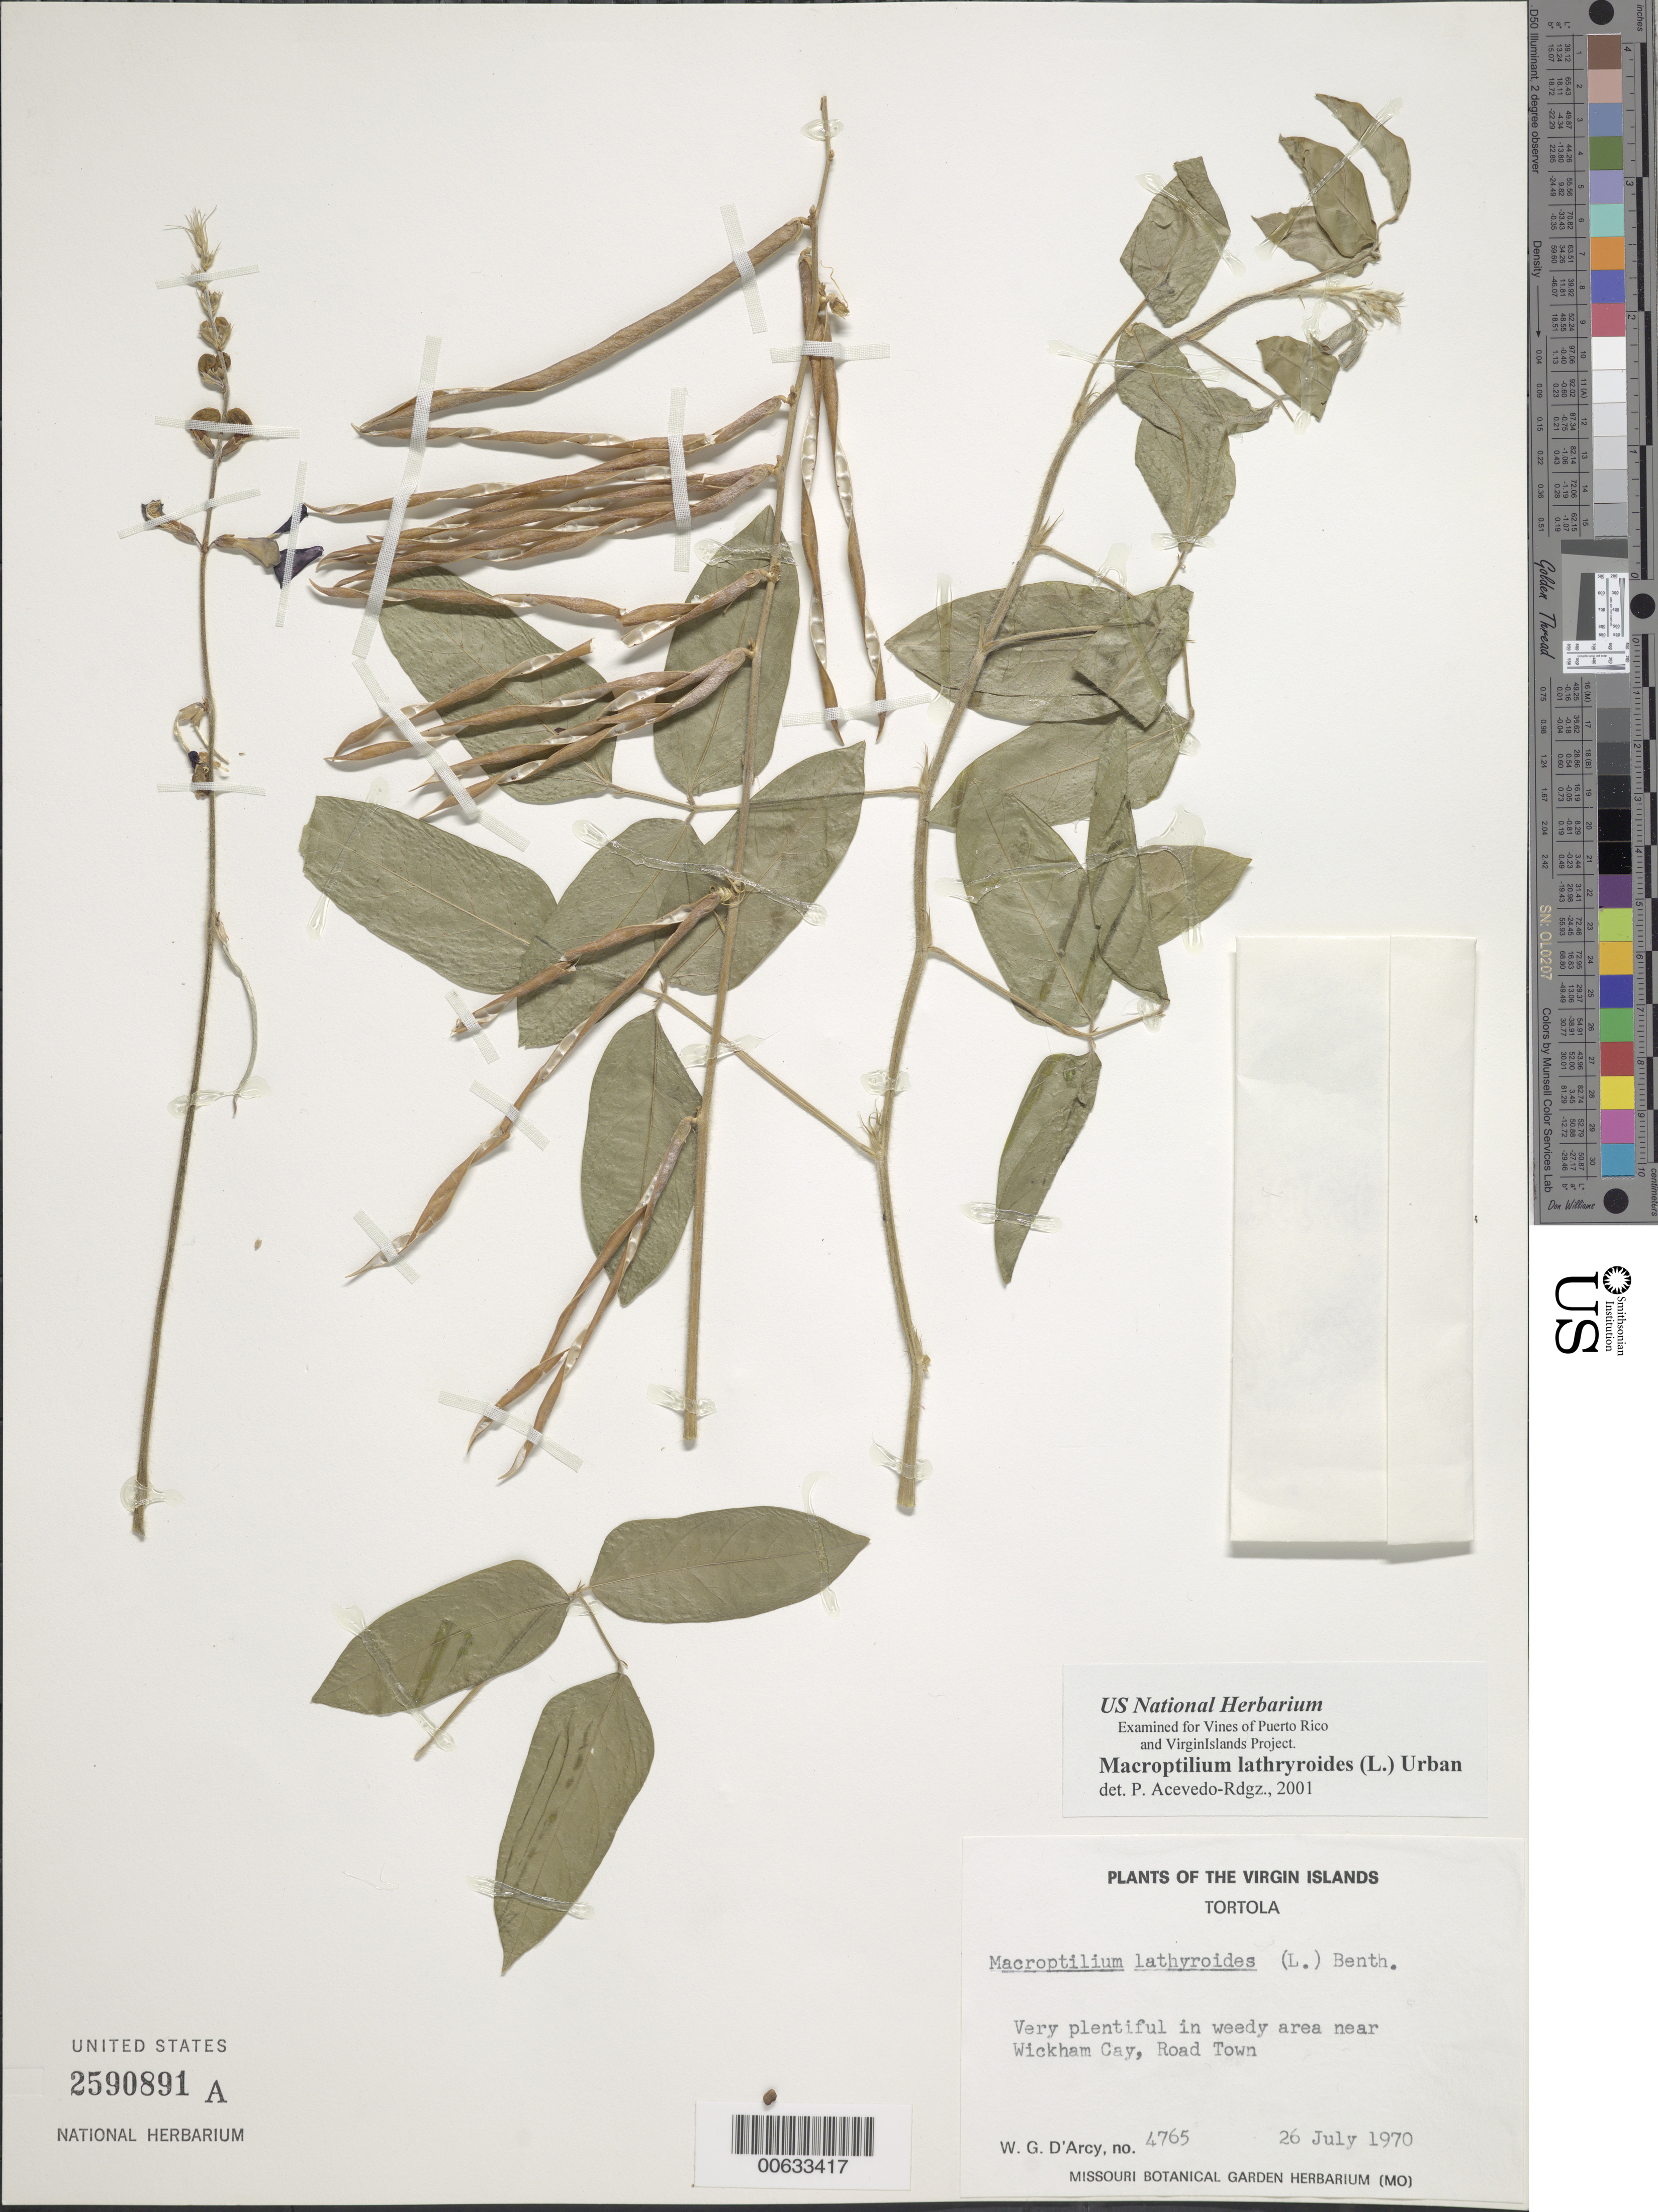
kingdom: Plantae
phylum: Tracheophyta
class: Magnoliopsida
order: Fabales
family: Fabaceae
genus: Macroptilium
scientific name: Macroptilium lathyroides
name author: (L.) Urb.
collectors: W. G. D'Arcy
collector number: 4765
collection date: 1970-07-26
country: British Virgin Islands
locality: Virgin Islands, Tortola, in weedy area near Wickham Cay, Road Town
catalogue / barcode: US 2590891A